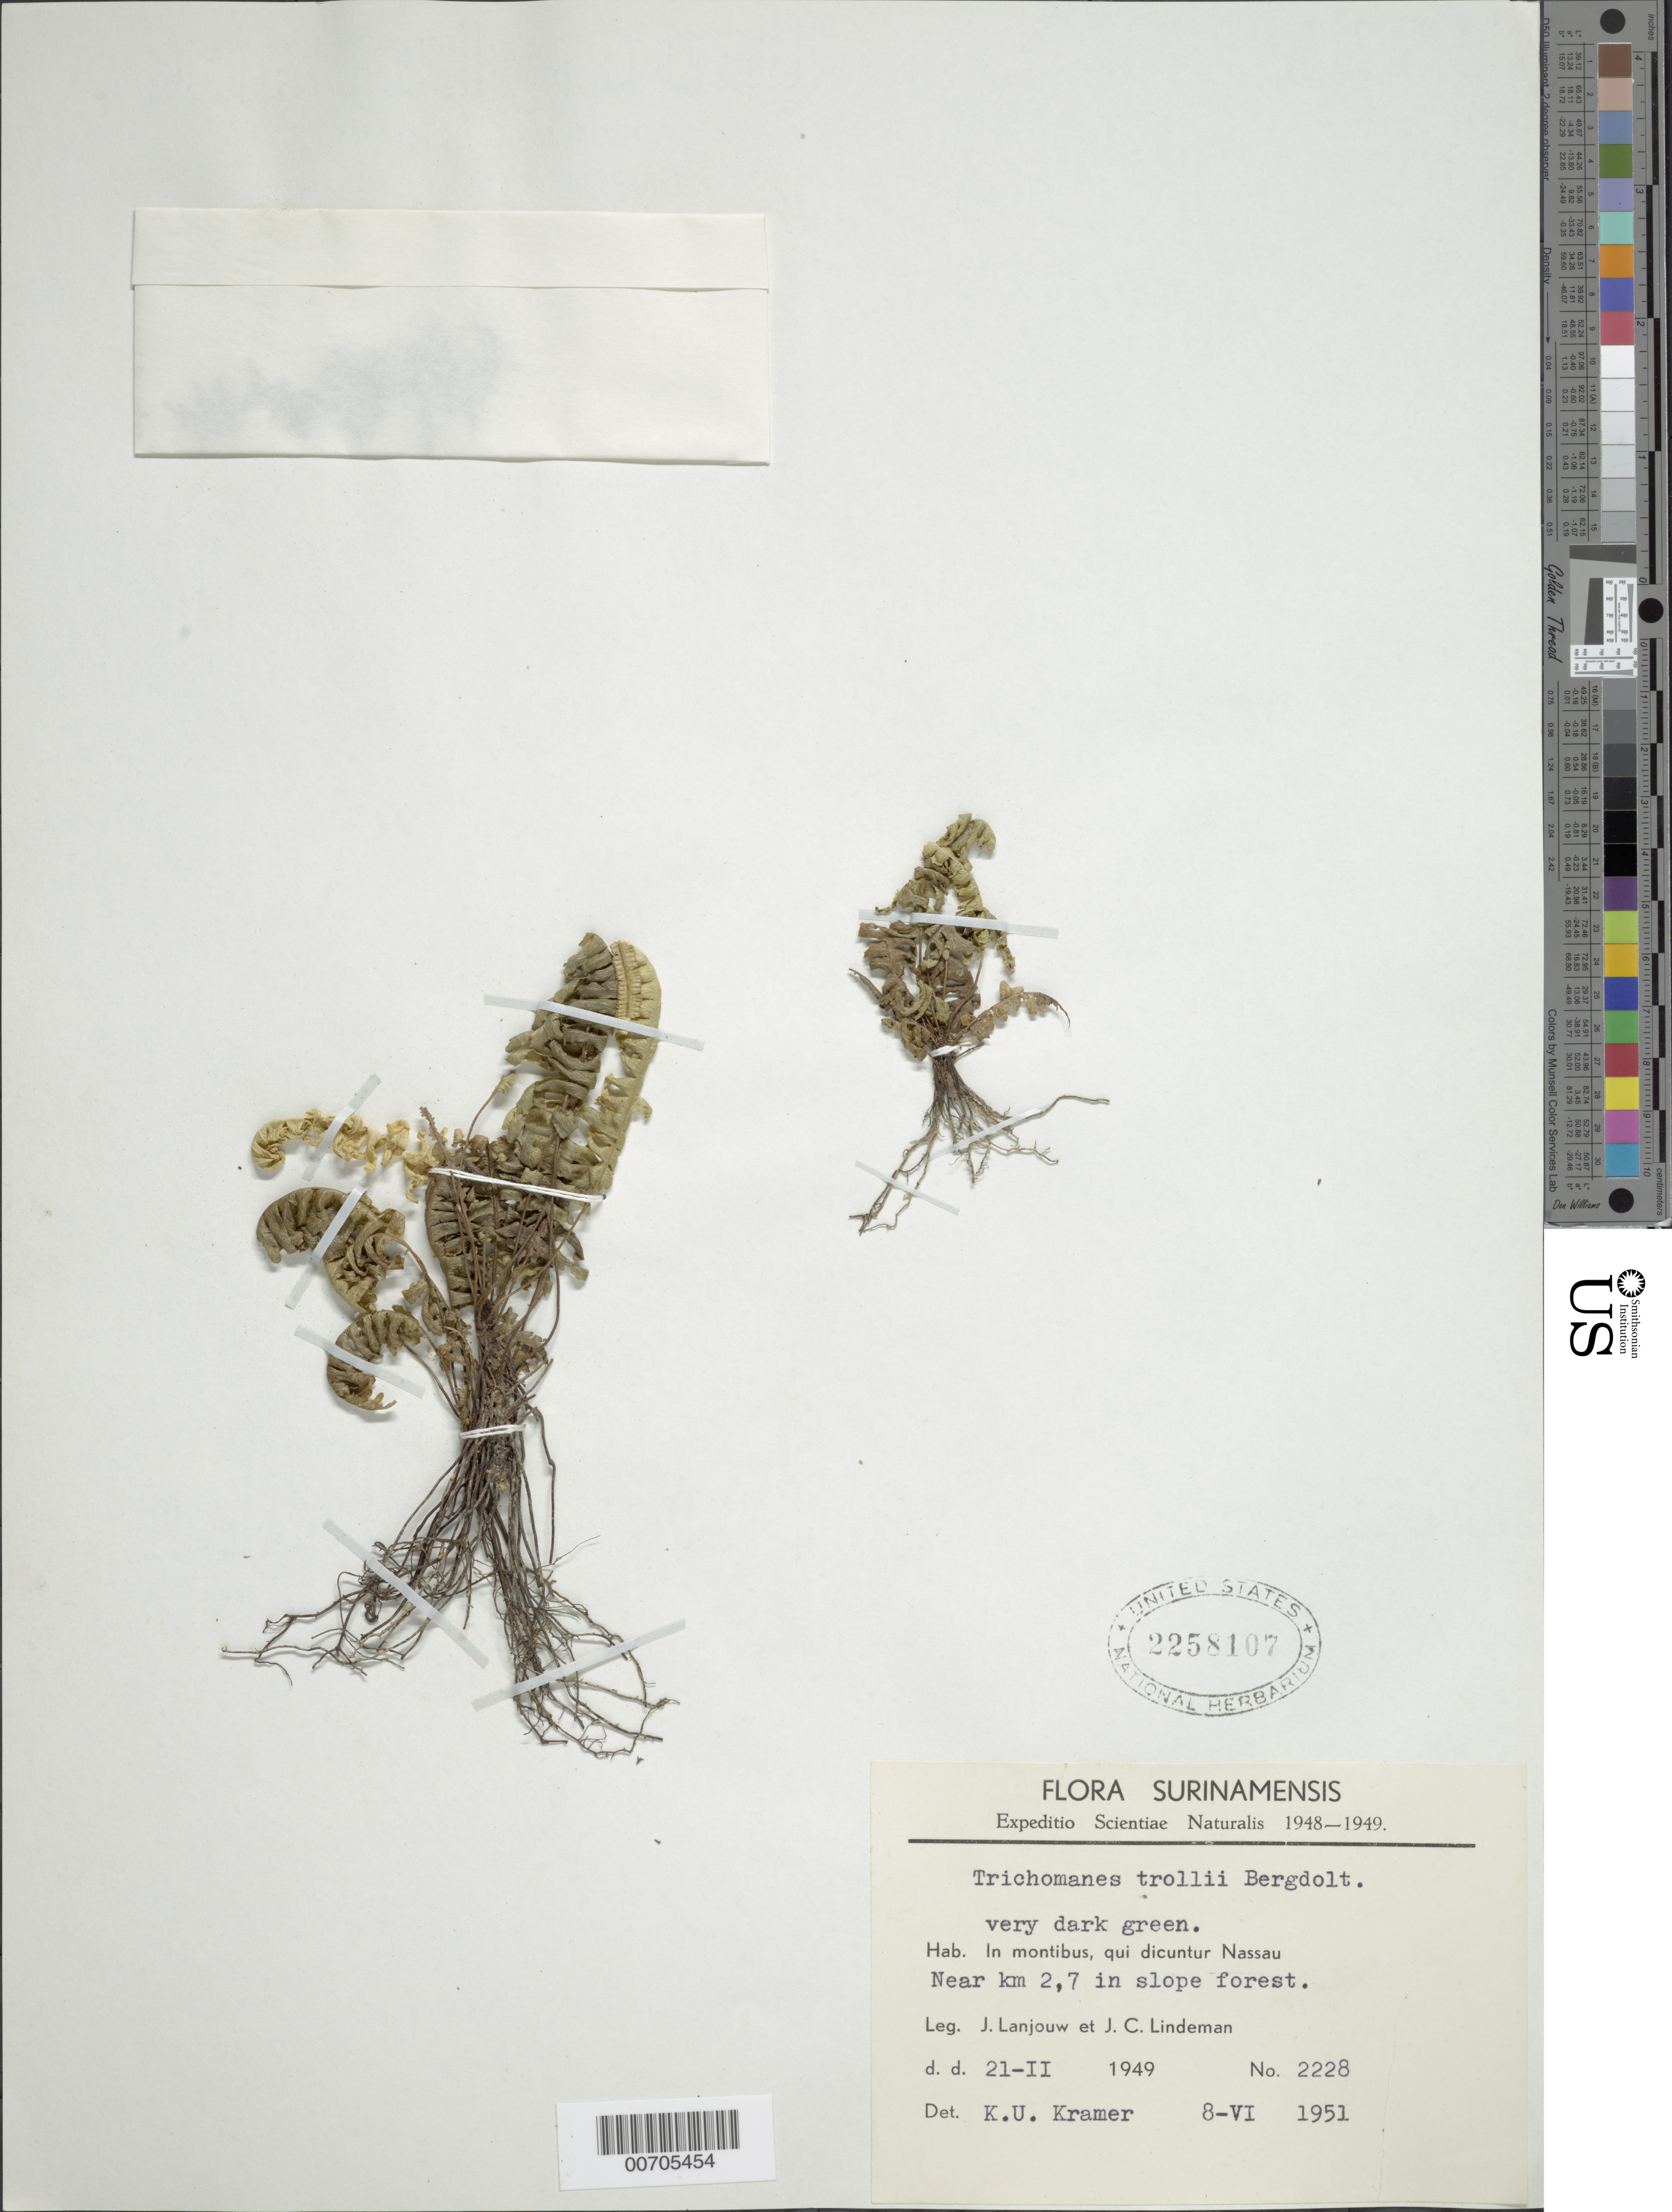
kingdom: Plantae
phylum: Tracheophyta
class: Polypodiopsida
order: Hymenophyllales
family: Hymenophyllaceae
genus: Trichomanes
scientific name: Trichomanes trollii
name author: Bergdolt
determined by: Kramer, K. U.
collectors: J. Lanjouw & J. C. Lindeman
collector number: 2228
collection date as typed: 21-Feb-49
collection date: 1949-02-21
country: Suriname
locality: Nassau Mts., near km 2.7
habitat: Slope forest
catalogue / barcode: US 2258107